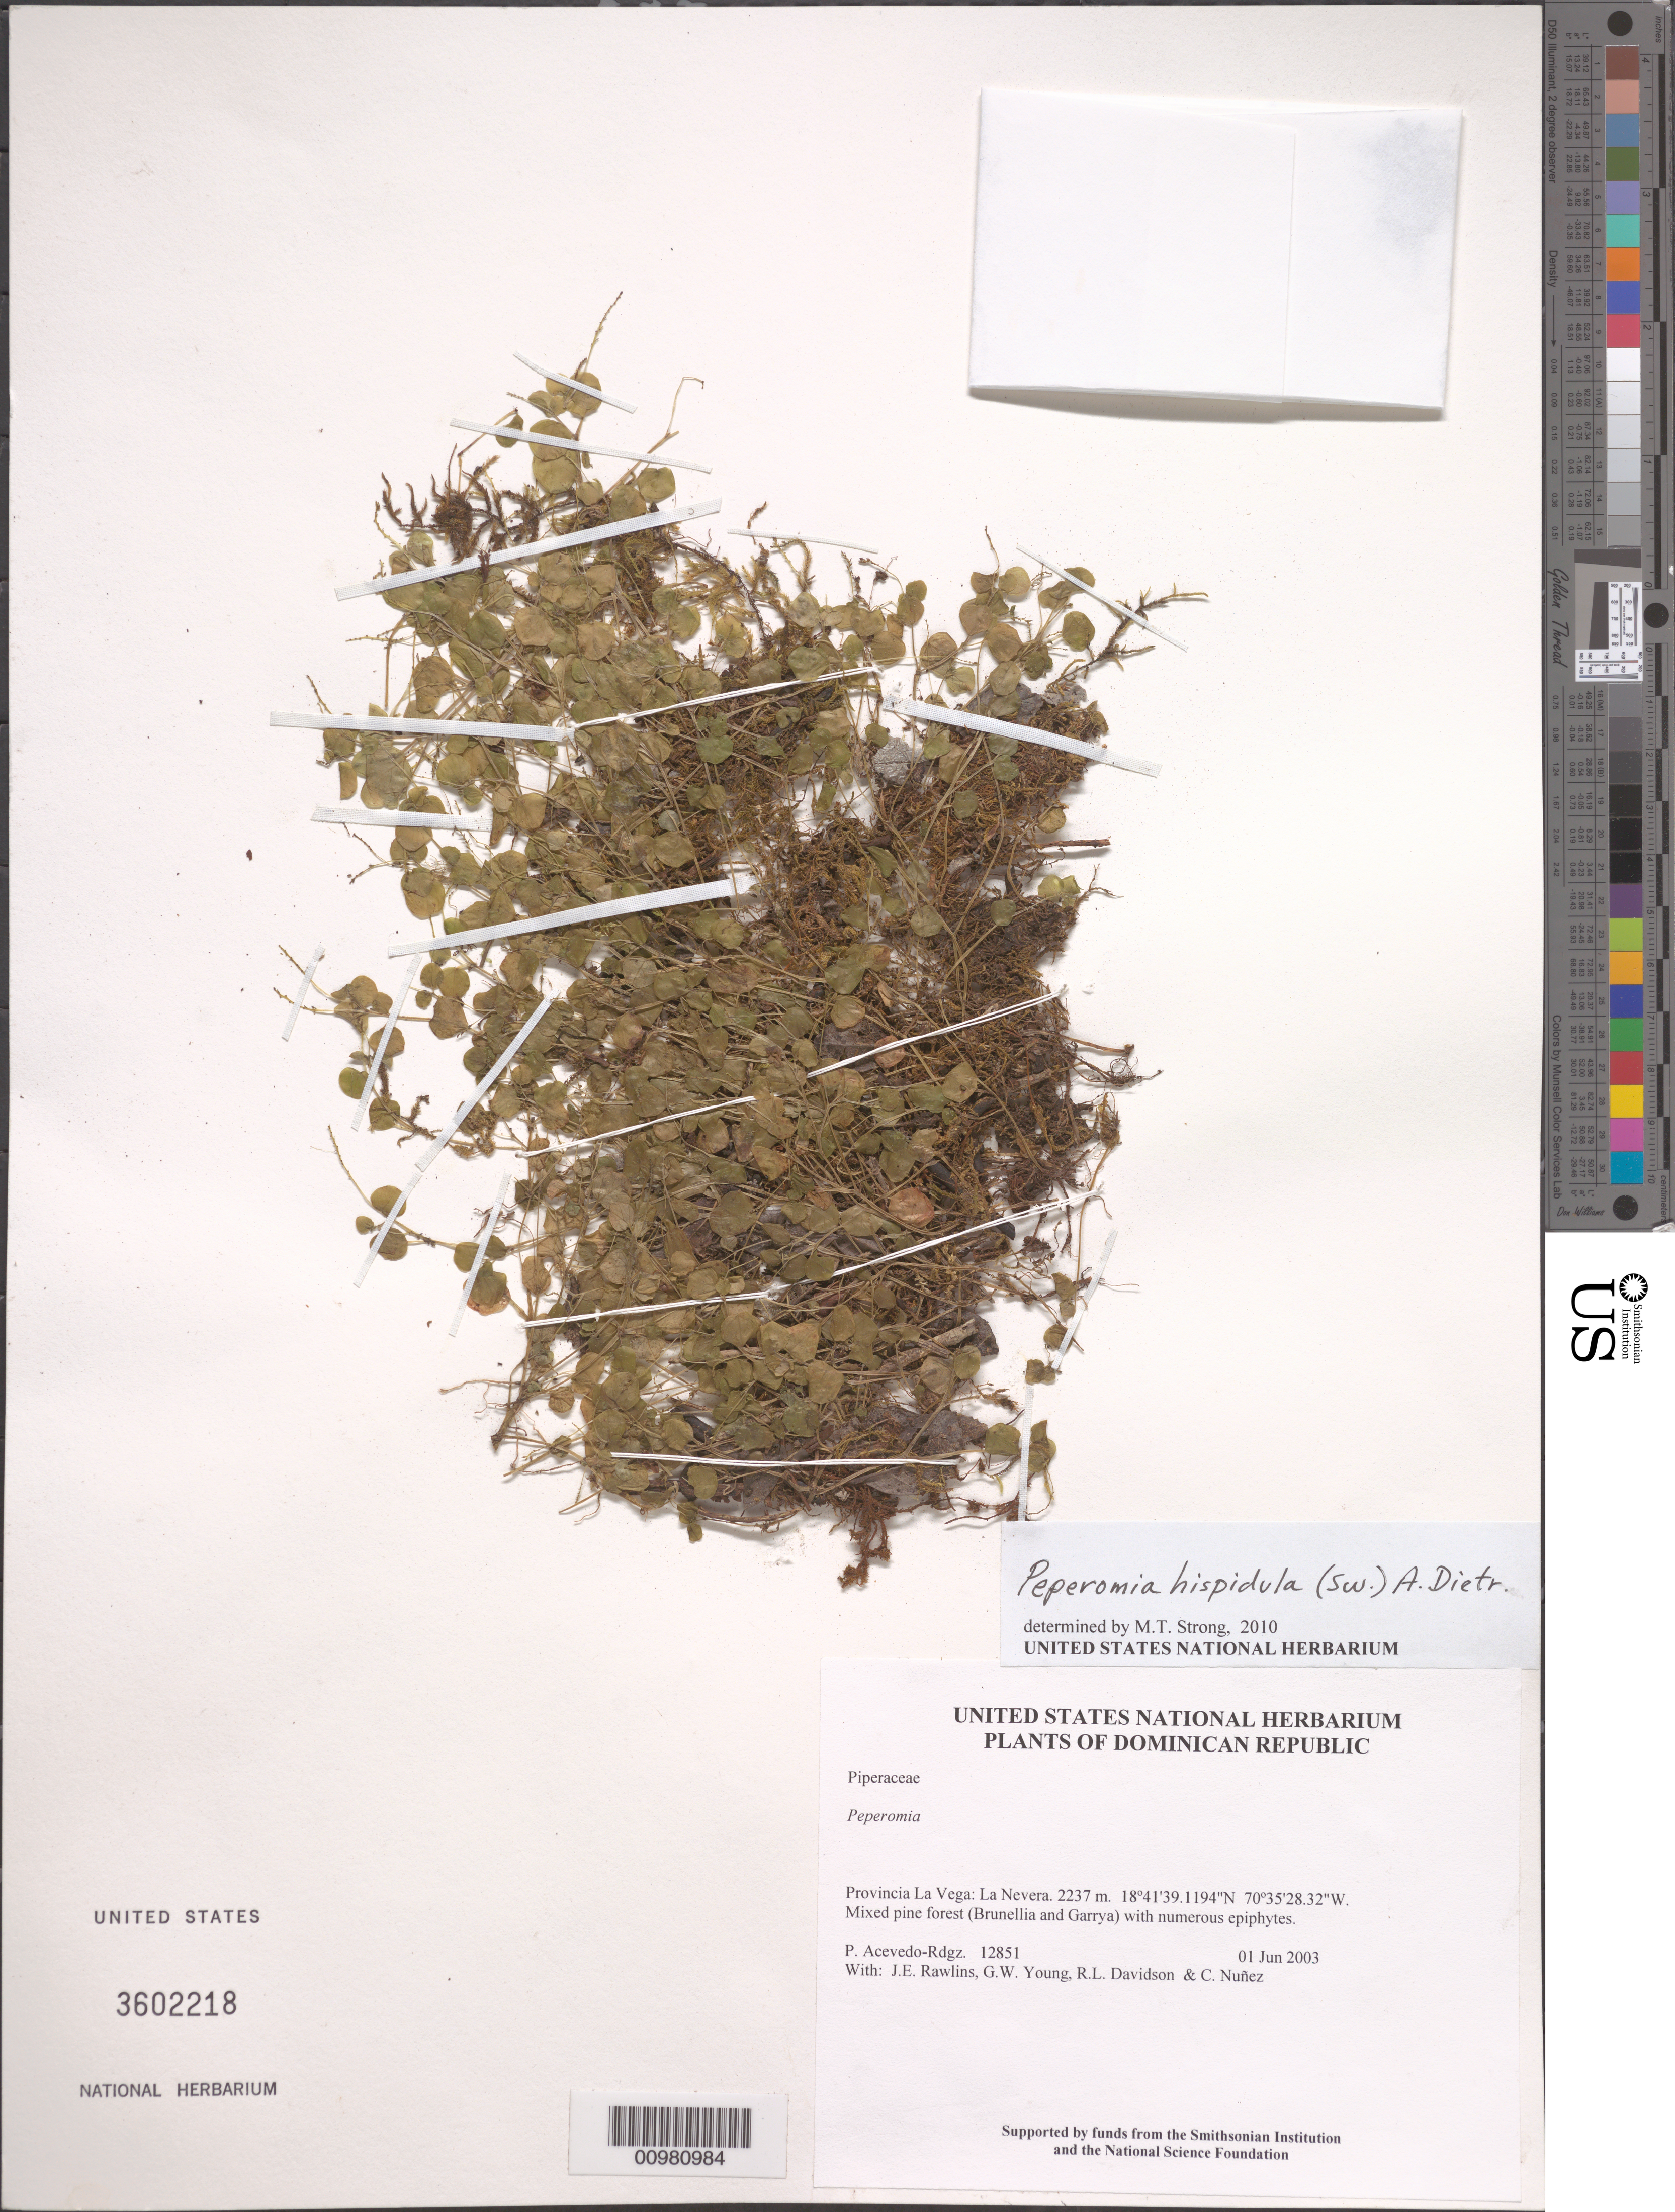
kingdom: Plantae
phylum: Tracheophyta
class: Magnoliopsida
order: Piperales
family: Piperaceae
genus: Peperomia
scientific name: Peperomia hispidula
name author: (Sw.) A. Dietr.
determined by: Strong, M. T., (US), Smithsonian Institution - National Museum of Natural History (UNITED STATES)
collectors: P. Acevedo-Rodr., J. Rawlins, G. Young, R. Davidson & C. Nunez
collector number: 12851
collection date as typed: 01 Jun 2003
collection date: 2003-06-01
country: Dominican Republic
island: Hispaniola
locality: Provincia La Vega: La Nevera.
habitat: Mixed pine forest (Brunellia and Garrya) with numerous epiphytes.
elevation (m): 2237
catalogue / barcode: US 3602218